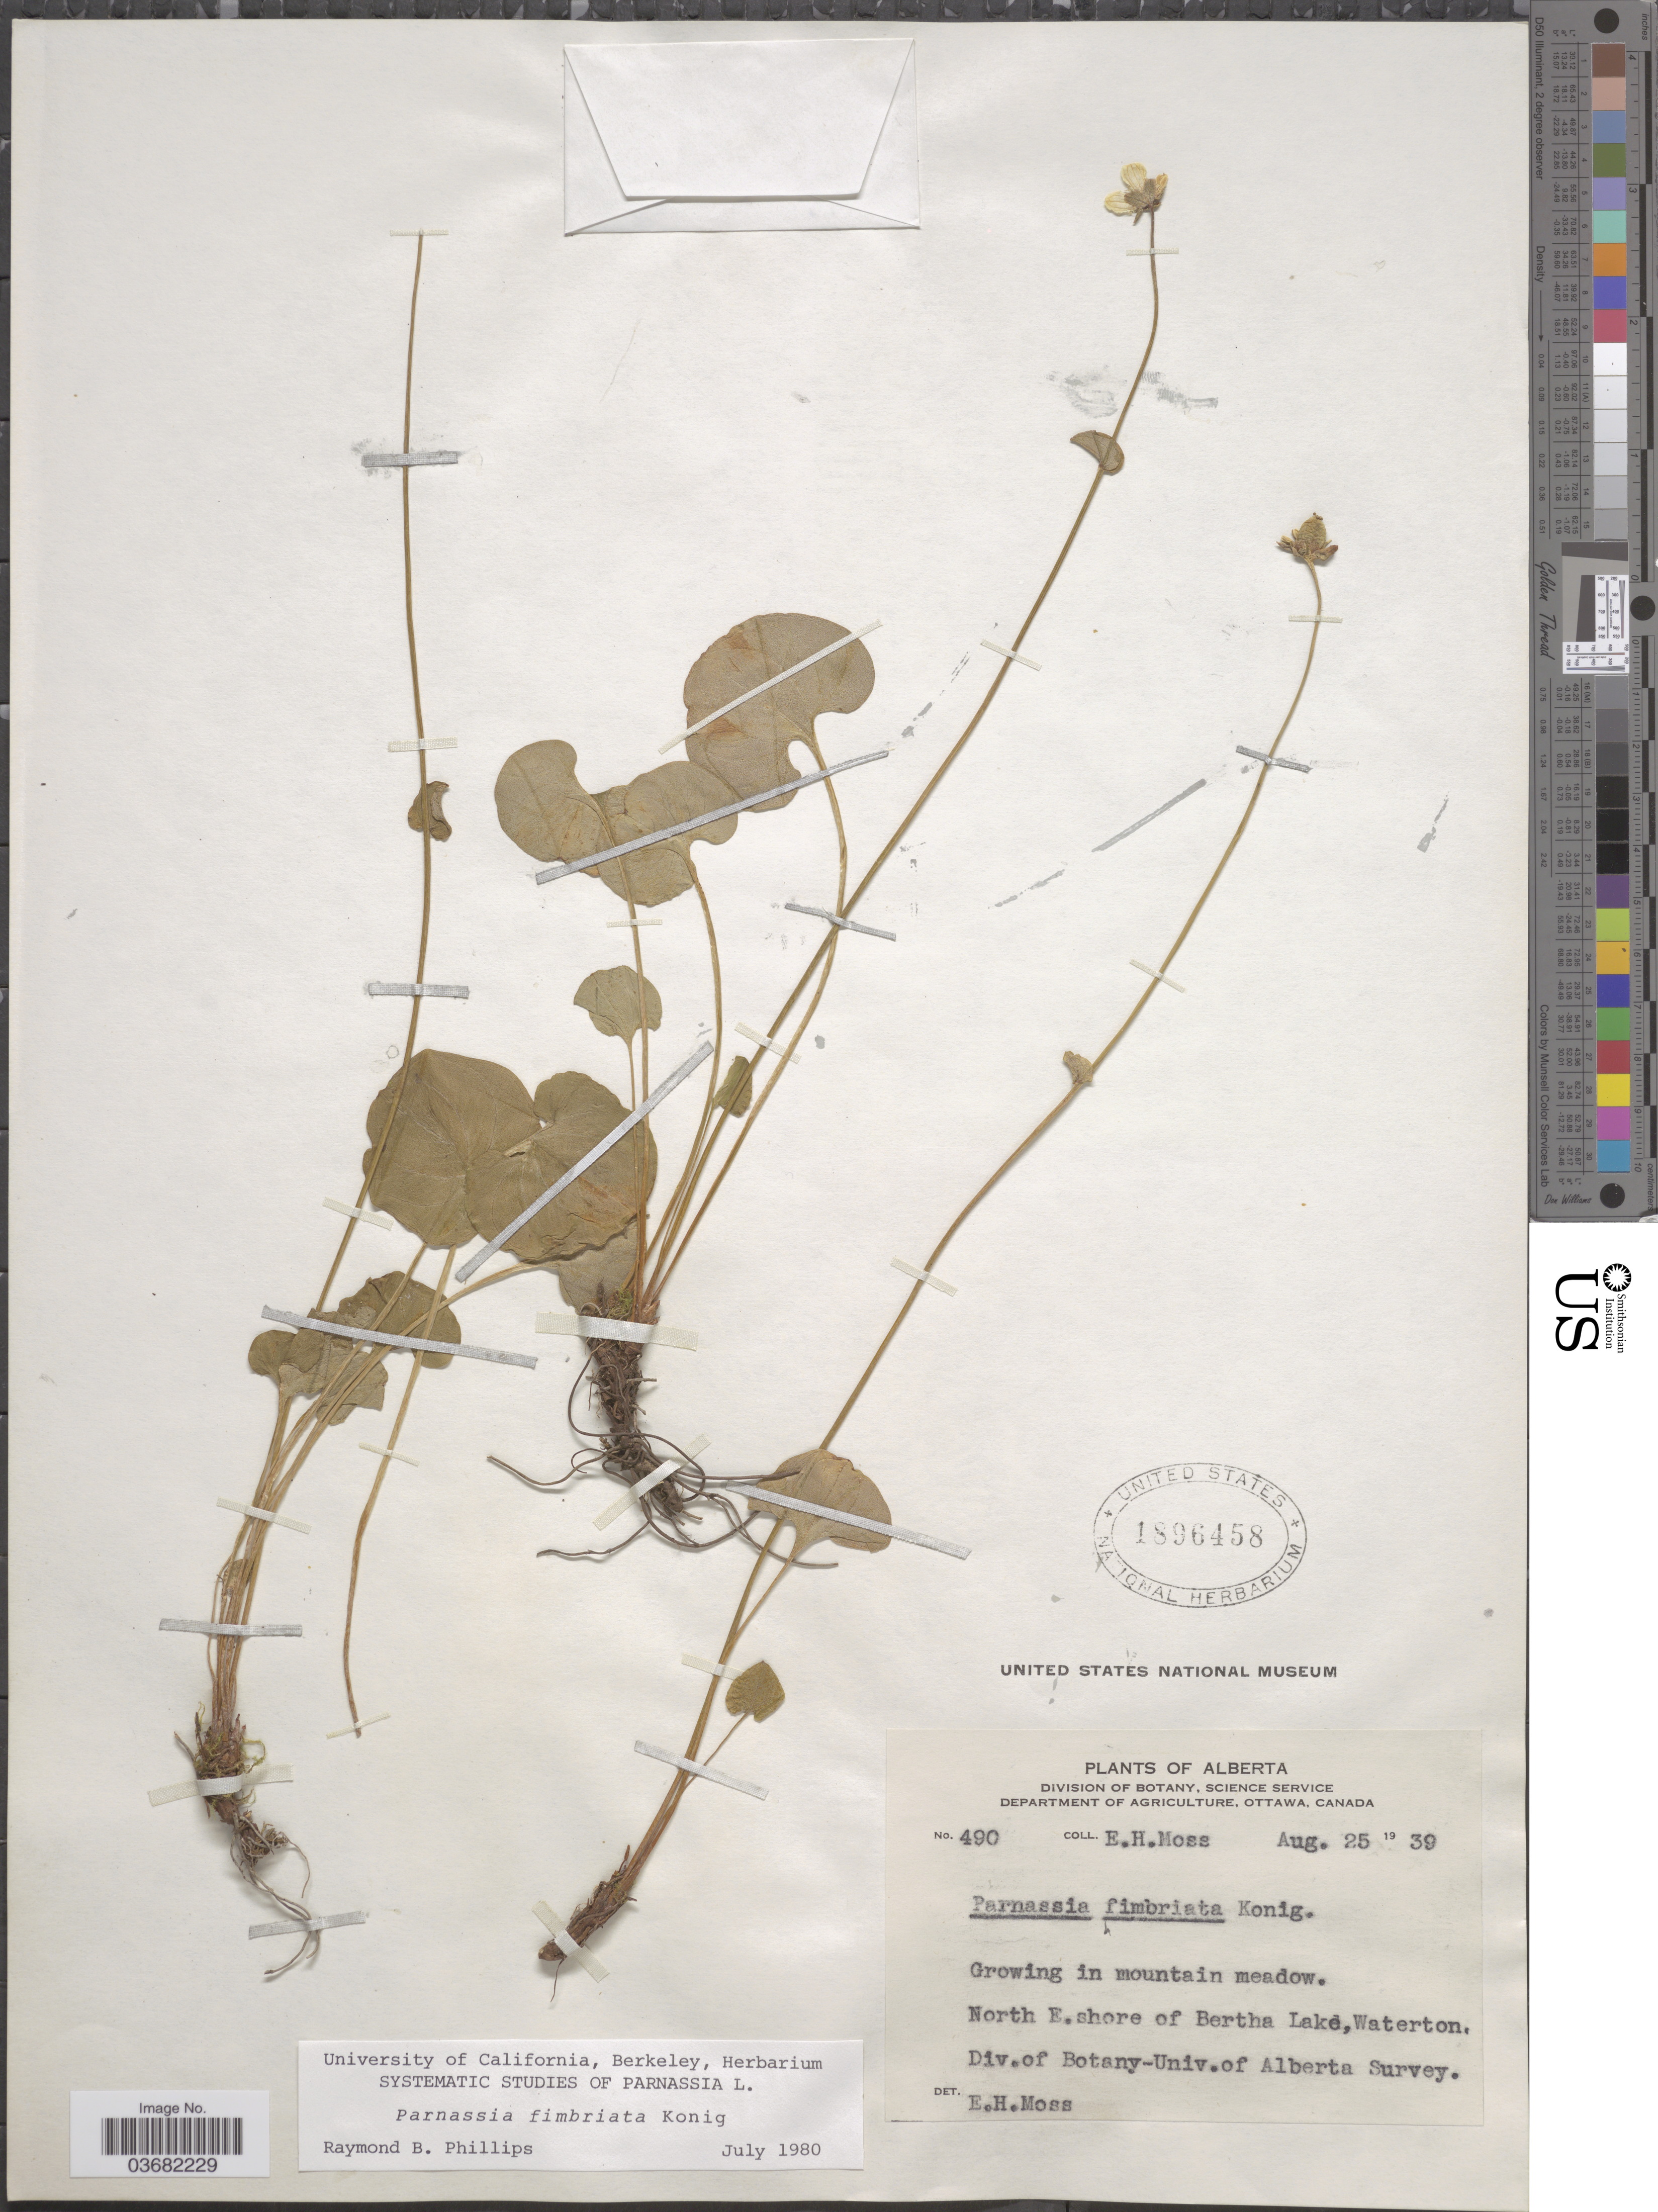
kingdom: Plantae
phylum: Tracheophyta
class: Magnoliopsida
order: Celastrales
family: Parnassiaceae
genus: Parnassia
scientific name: Parnassia fimbriata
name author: K.D. Koenig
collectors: E. Moss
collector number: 490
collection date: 1939-08-25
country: Canada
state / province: Alberta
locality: North E.shore of Bertha Lake, Waterton. Div.of Botany-Univ.of Alberta Survey.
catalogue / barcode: US 1896458